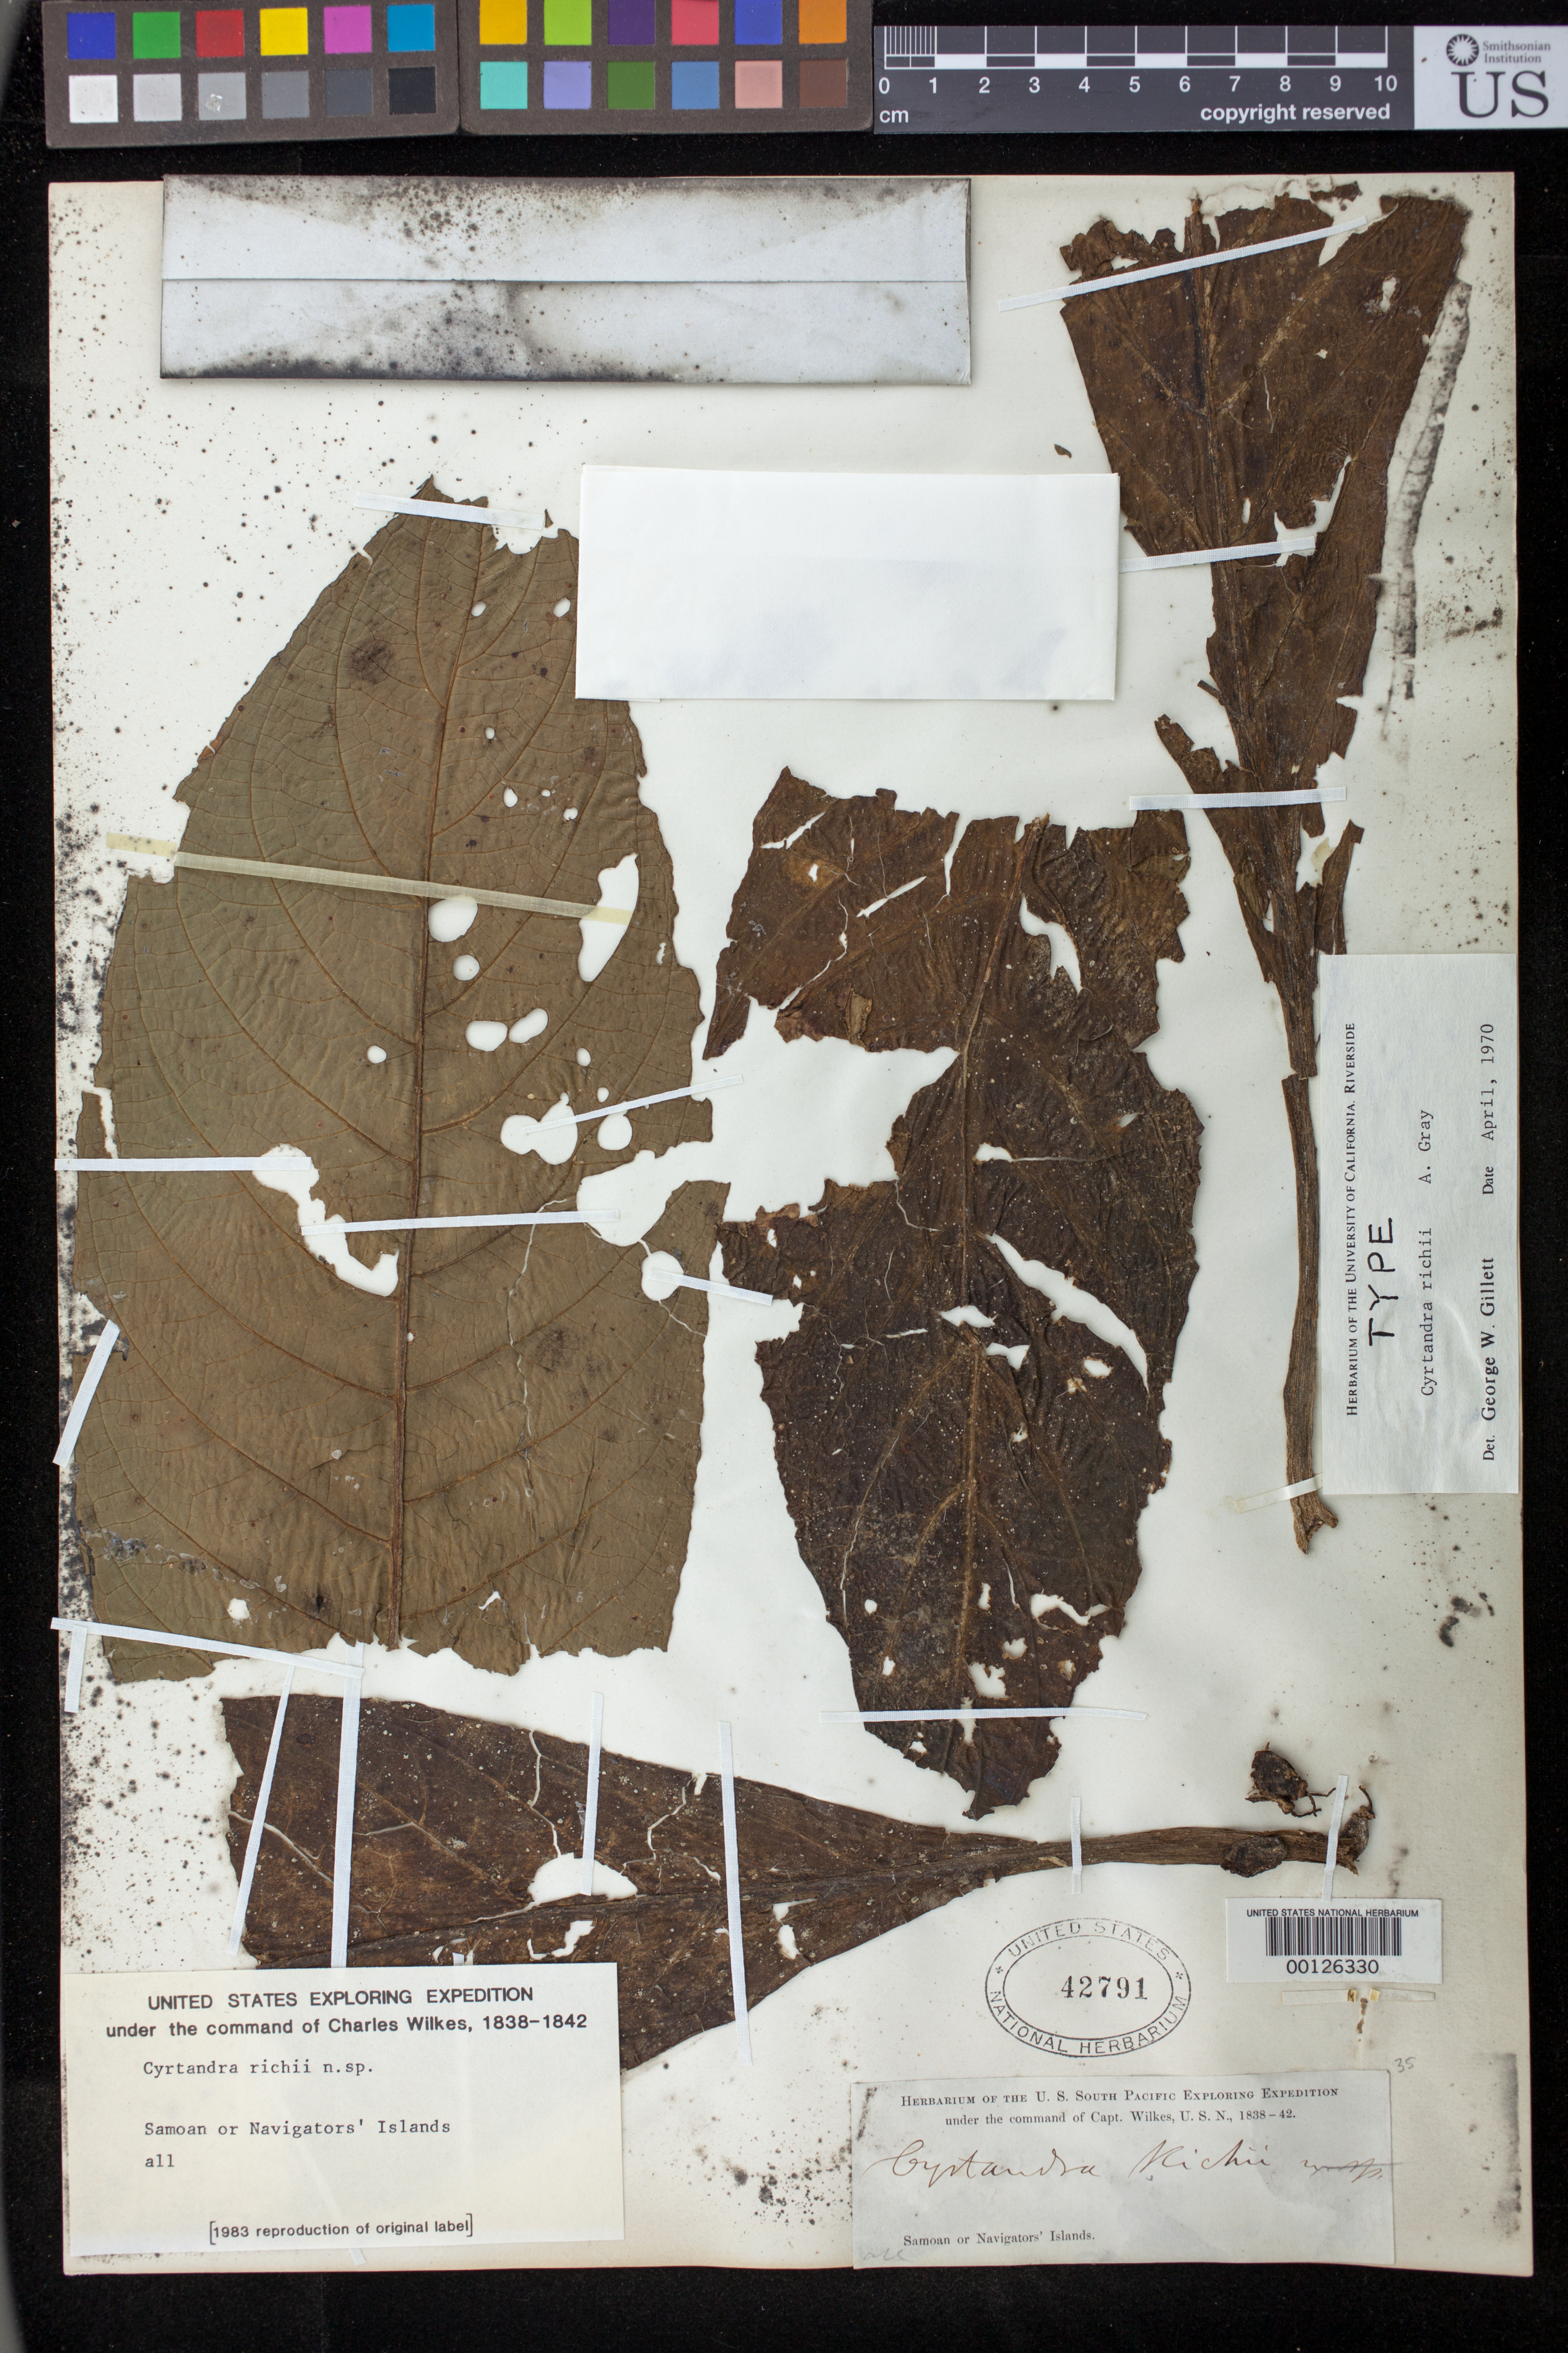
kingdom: Plantae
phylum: Tracheophyta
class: Magnoliopsida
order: Lamiales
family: Gesneriaceae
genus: Cyrtandra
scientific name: Cyrtandra richii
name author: A. Gray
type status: Holotype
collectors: Wilkes Explor. Exped.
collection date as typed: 1838 to -- --- 1842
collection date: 1838/1842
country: Samoa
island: Savai'i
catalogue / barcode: US 42791